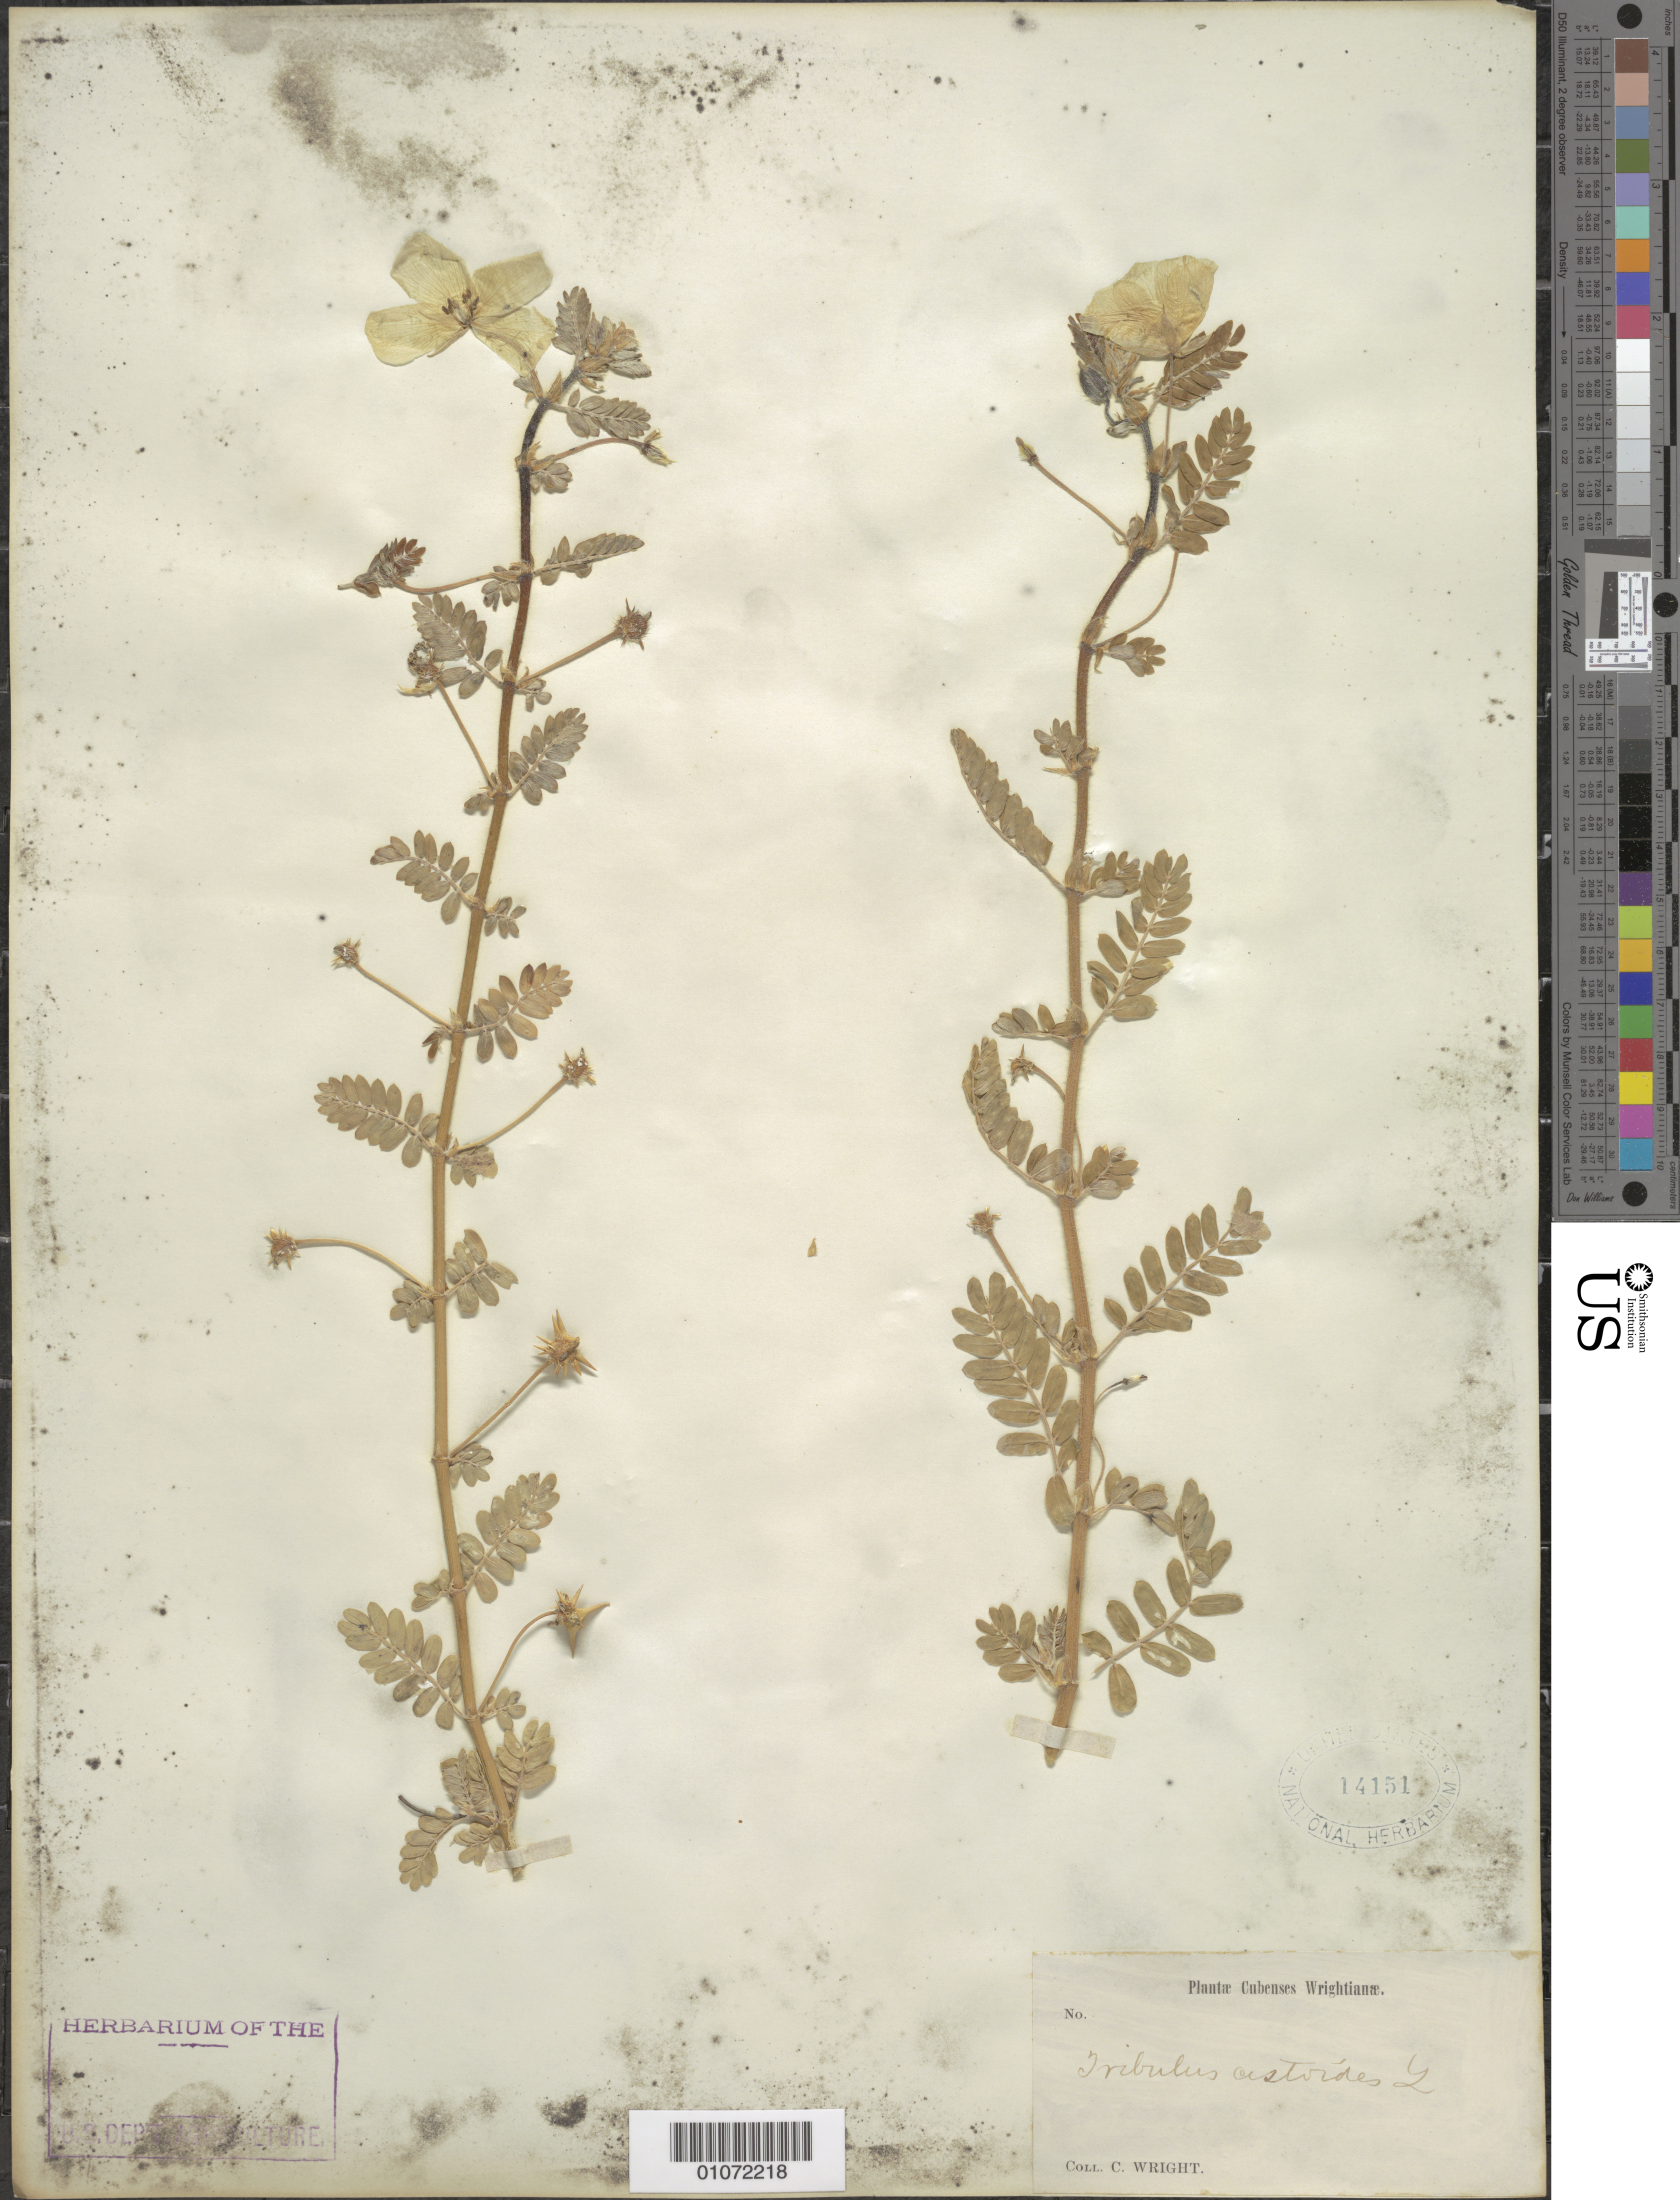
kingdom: Plantae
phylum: Tracheophyta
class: Magnoliopsida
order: Zygophyllales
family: Zygophyllaceae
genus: Tribulus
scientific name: Tribulus cistoides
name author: L.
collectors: C. Wright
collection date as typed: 1800 to 1899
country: Cuba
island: Cuba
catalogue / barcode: US 14151